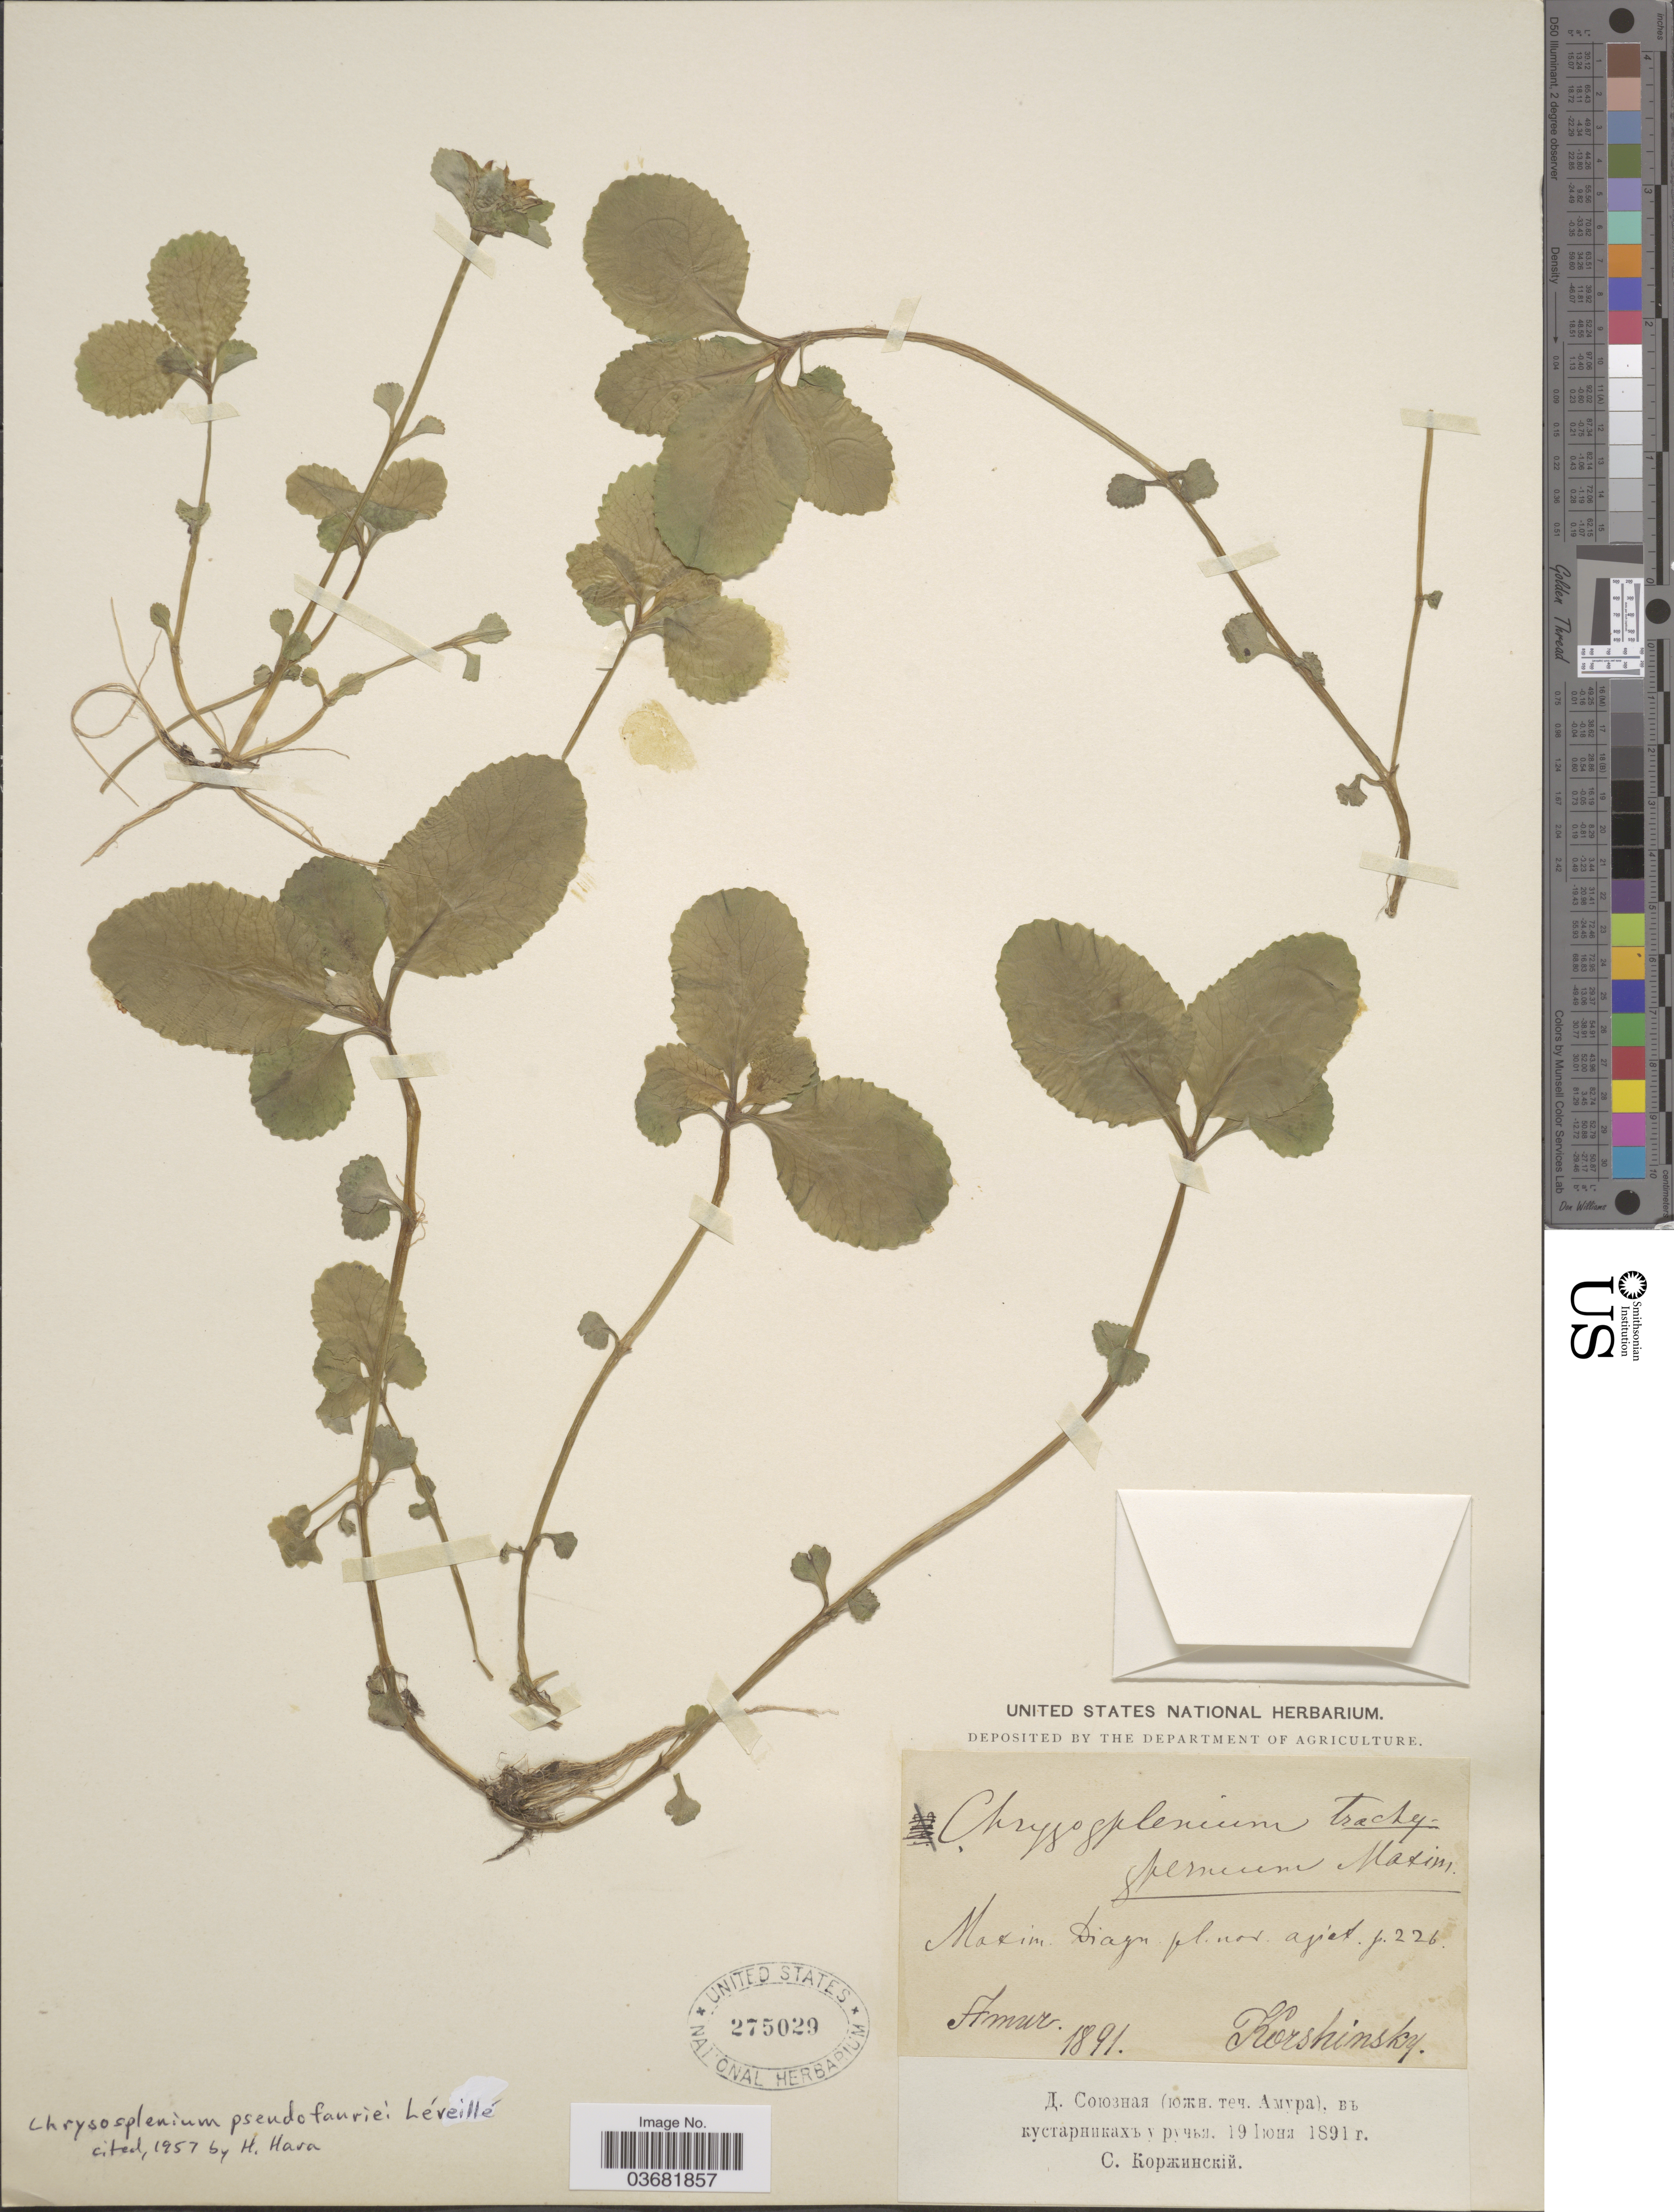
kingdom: Plantae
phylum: Tracheophyta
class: Magnoliopsida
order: Saxifragales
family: Saxifragaceae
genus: Chrysosplenium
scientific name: Chrysosplenium pseudofauriei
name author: H. Lév.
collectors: Korshinsky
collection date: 1891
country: Russian Federation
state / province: Amur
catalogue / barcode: US 275029